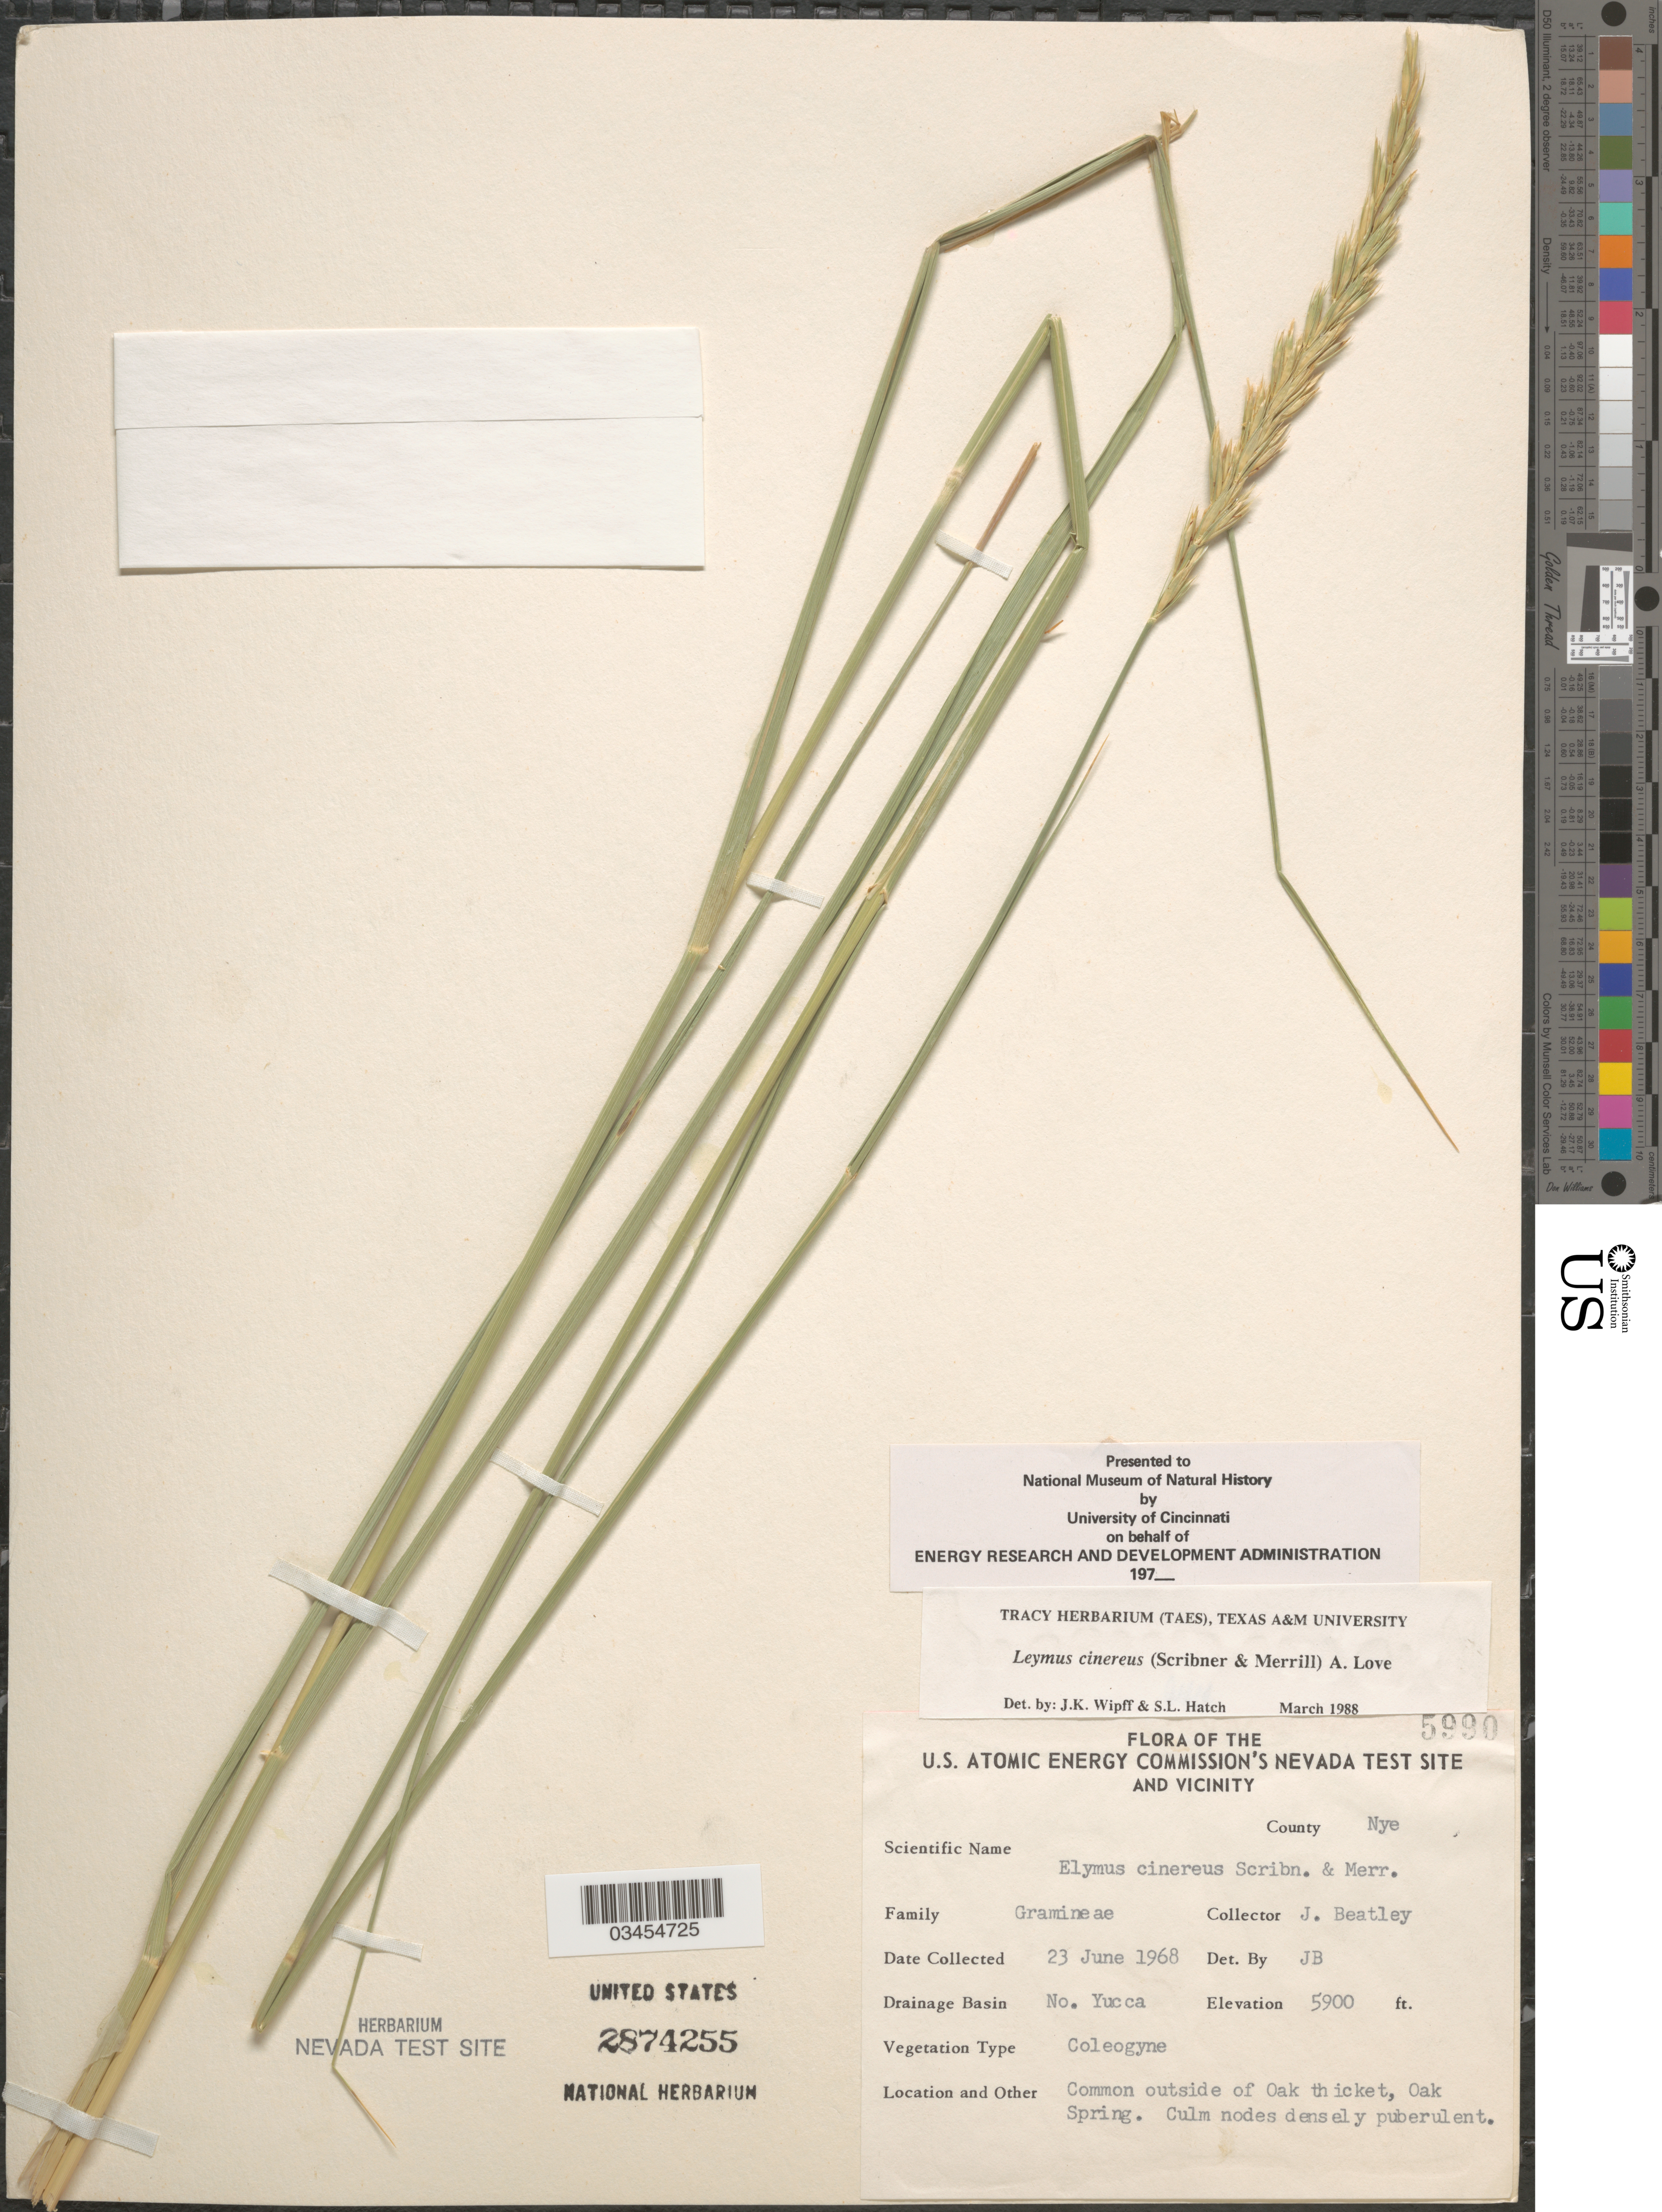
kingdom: Plantae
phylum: Tracheophyta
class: Liliopsida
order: Poales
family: Poaceae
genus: Leymus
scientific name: Leymus cinereus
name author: (Scribn. & Merr.) Á. Löve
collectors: J. C. Beatley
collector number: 5990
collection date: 1968-06-23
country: United States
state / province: Nevada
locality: U.S. Atomic Energy Commission's Nevada Test Site And Vicinity. County Nye. Drainage Basin No. Yucca. Outside of Oak thicket, Oak Spring.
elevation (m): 1798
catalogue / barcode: US 2874255